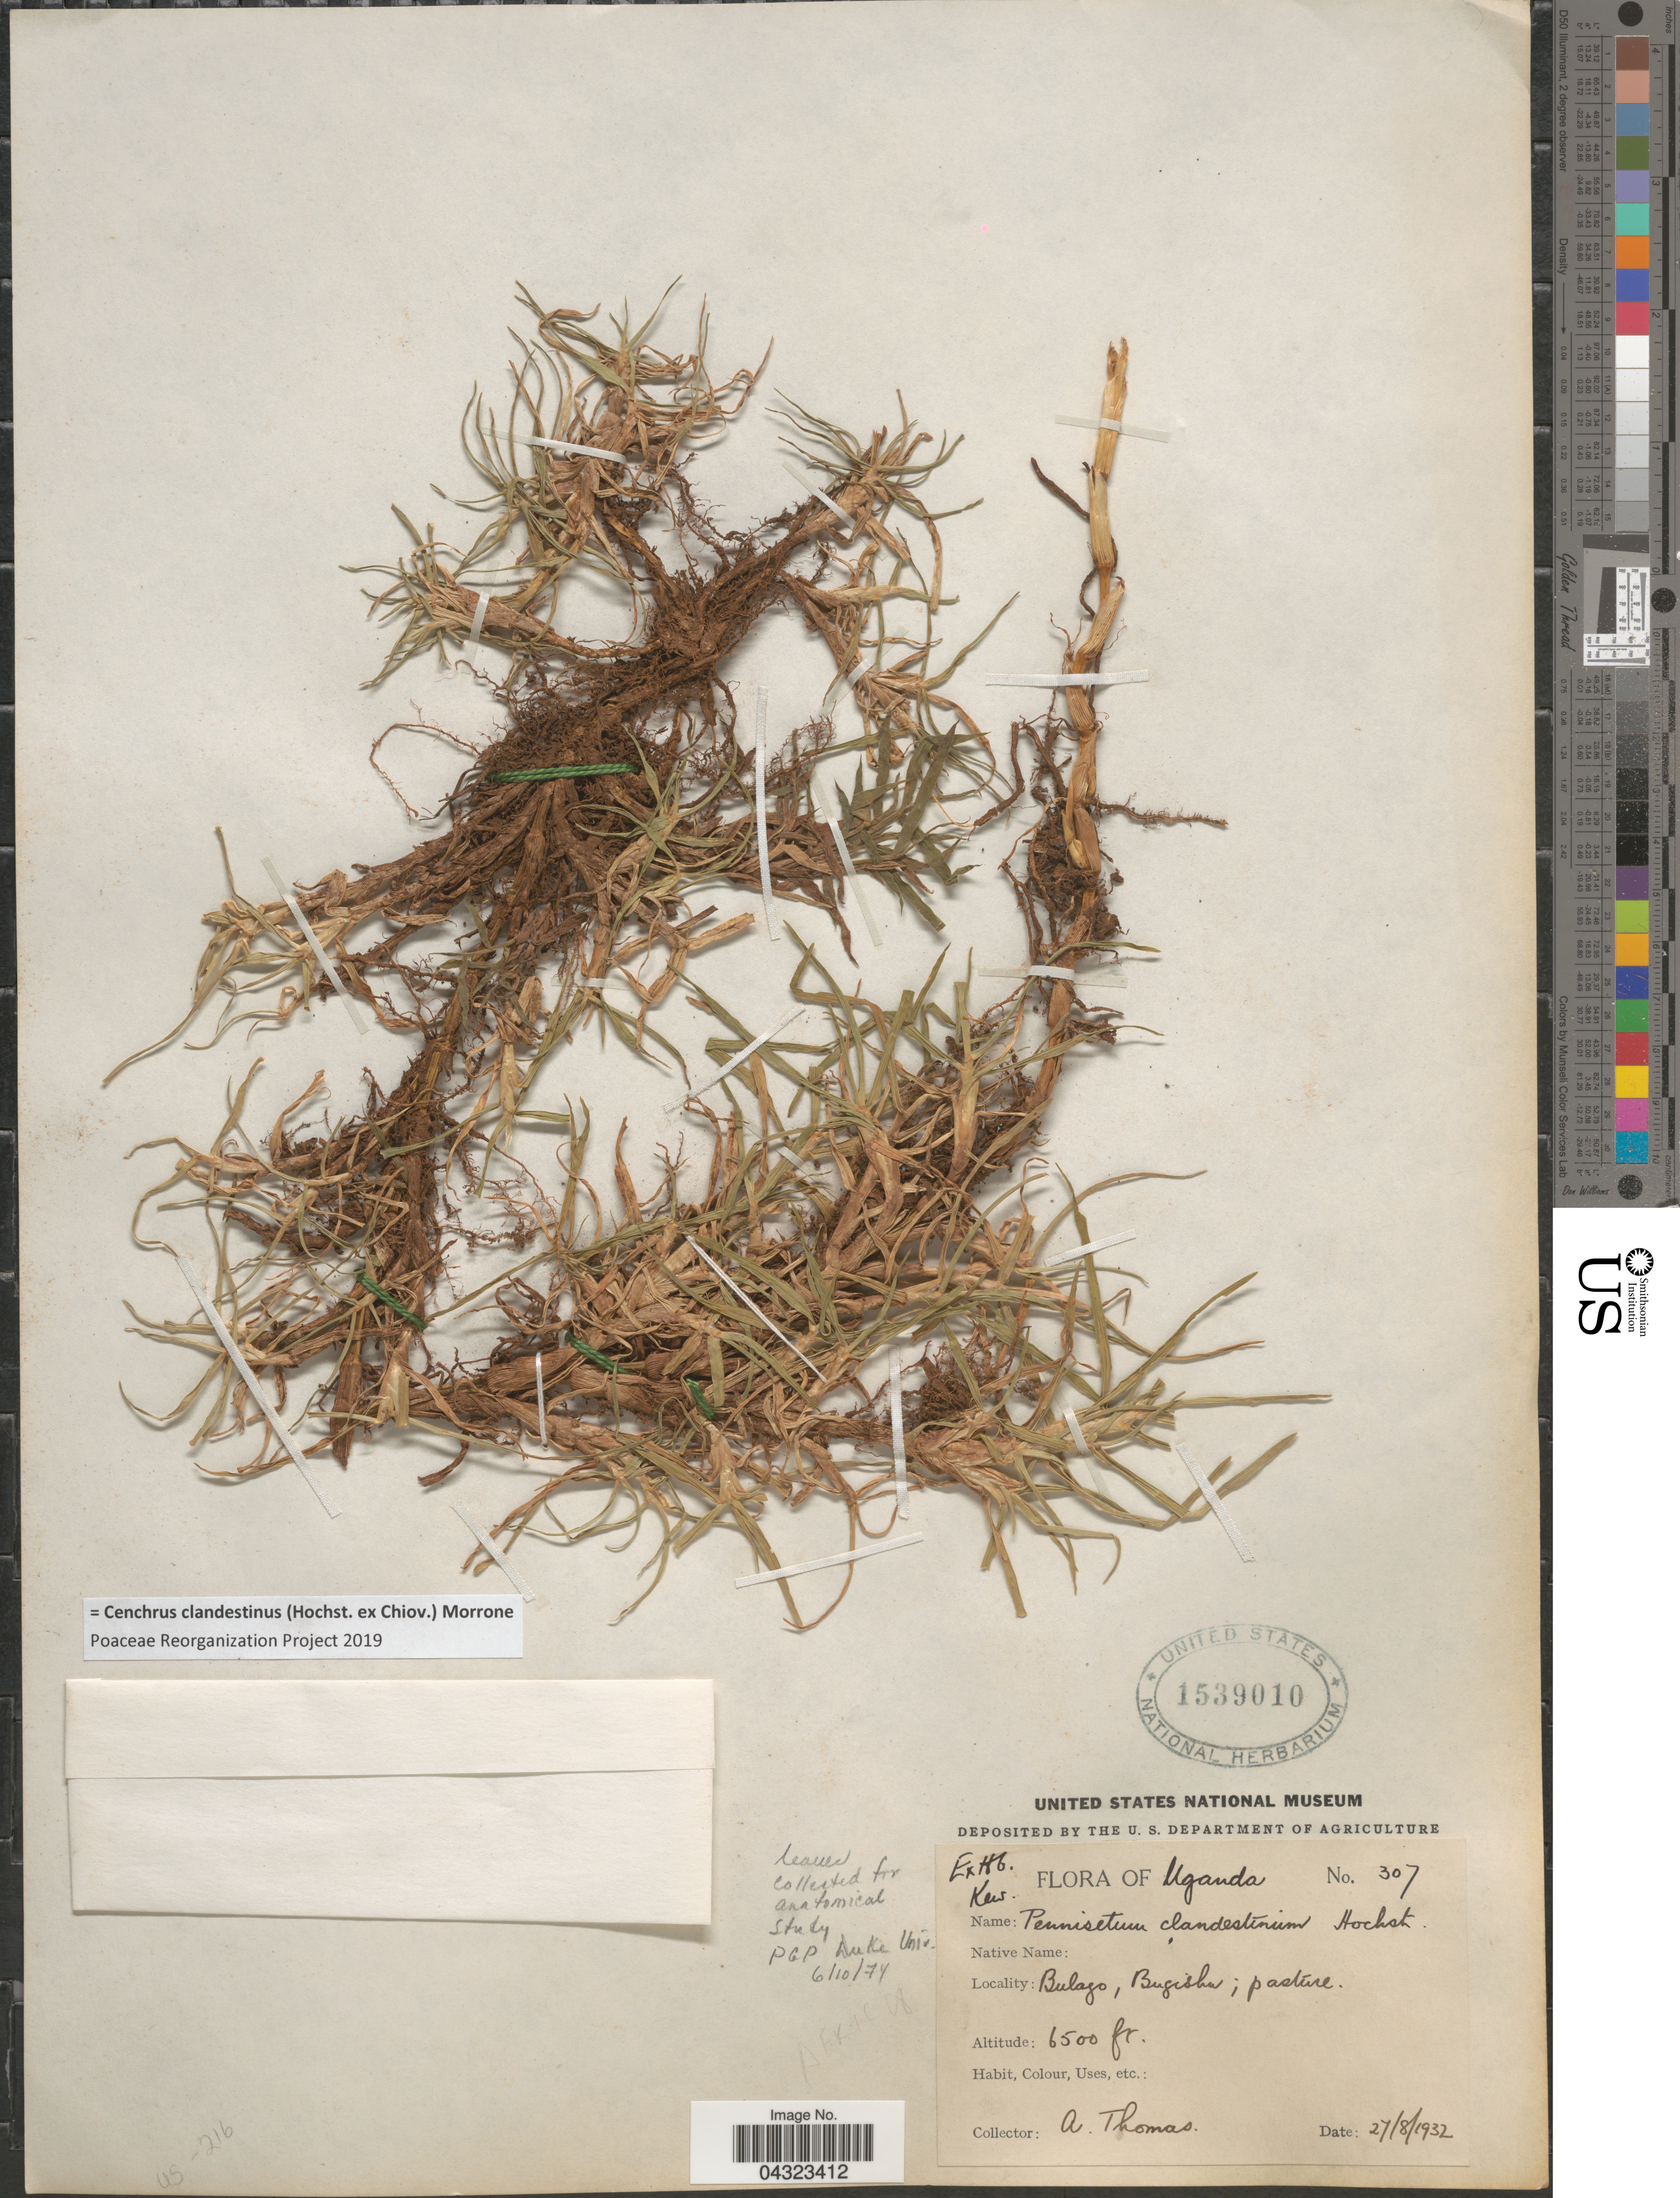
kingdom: Plantae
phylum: Tracheophyta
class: Liliopsida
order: Poales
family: Poaceae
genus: Cenchrus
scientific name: Cenchrus clandestinus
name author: (Hochst. & Chiov.) Morrone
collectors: A. Thomas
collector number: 307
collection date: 1932-08-27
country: Uganda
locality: Bulago, Bugishu.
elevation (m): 1981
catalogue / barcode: US 1539010